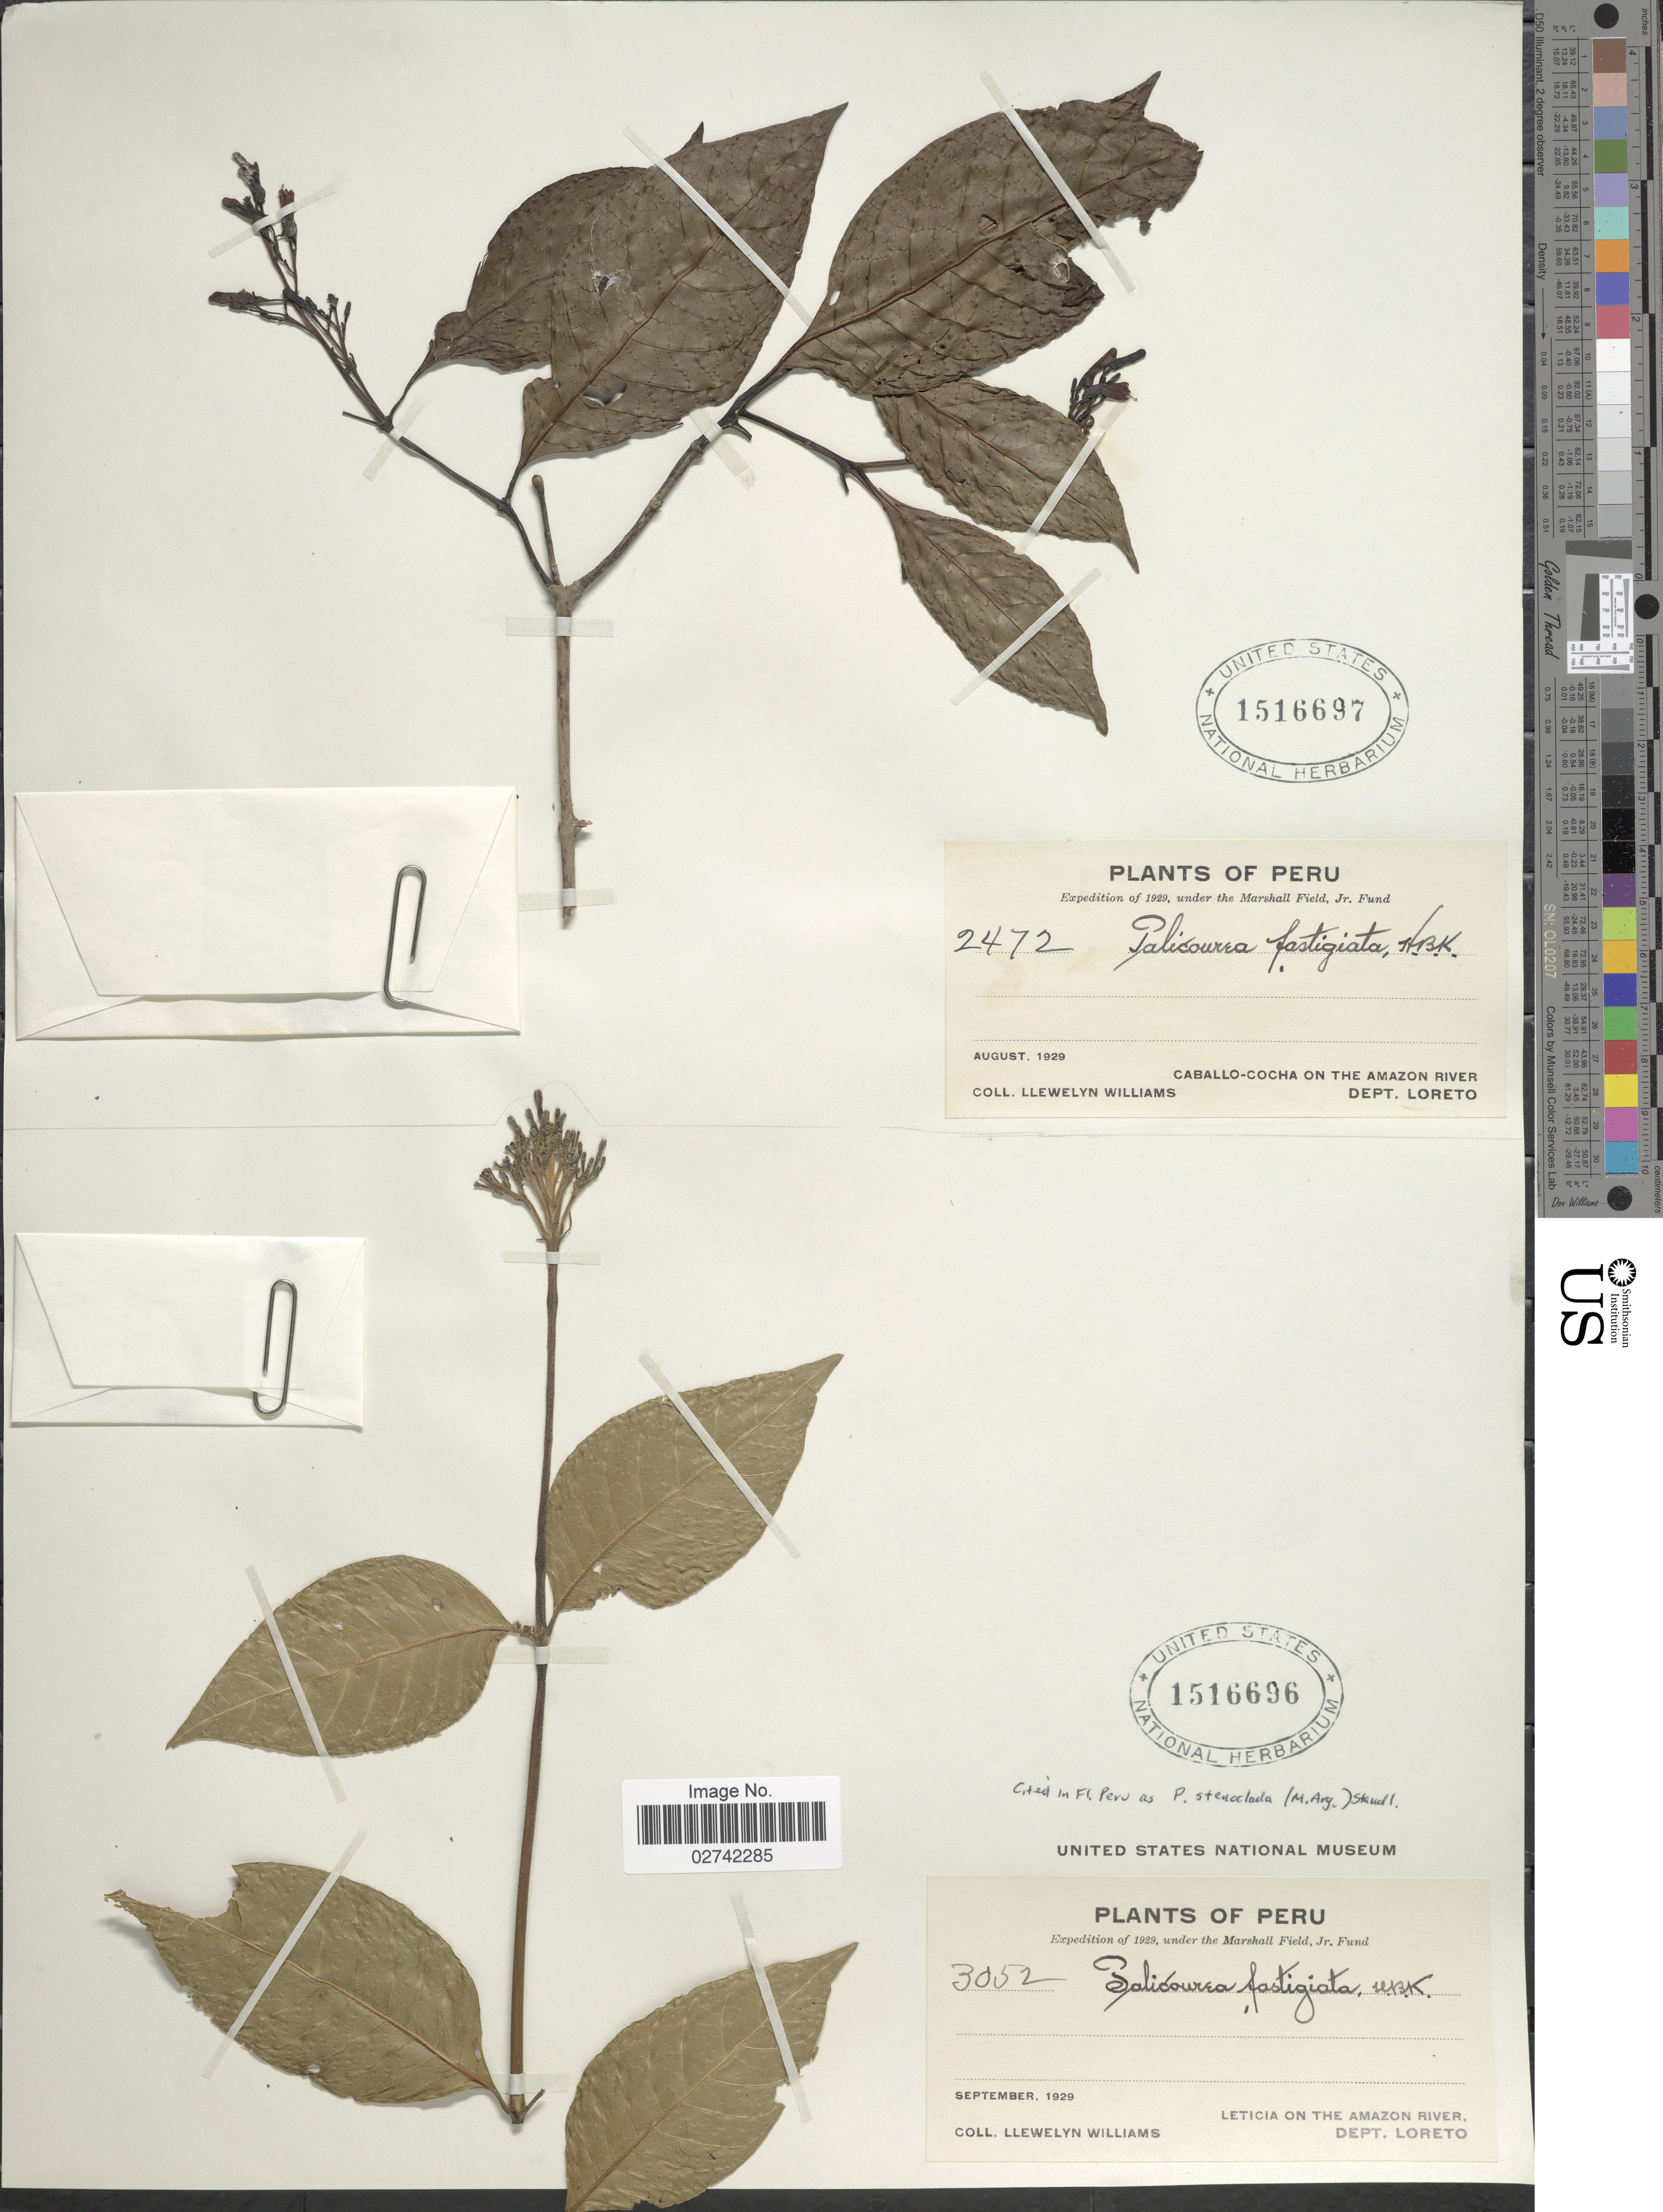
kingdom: Plantae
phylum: Tracheophyta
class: Magnoliopsida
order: Gentianales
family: Rubiaceae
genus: Palicourea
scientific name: Palicourea stenoclada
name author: (Müll. Arg.) Standl.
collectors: Ll. Williams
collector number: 3052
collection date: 1929-09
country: Peru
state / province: Loreto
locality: Leticia on the Amazon River.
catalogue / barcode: US 1516696